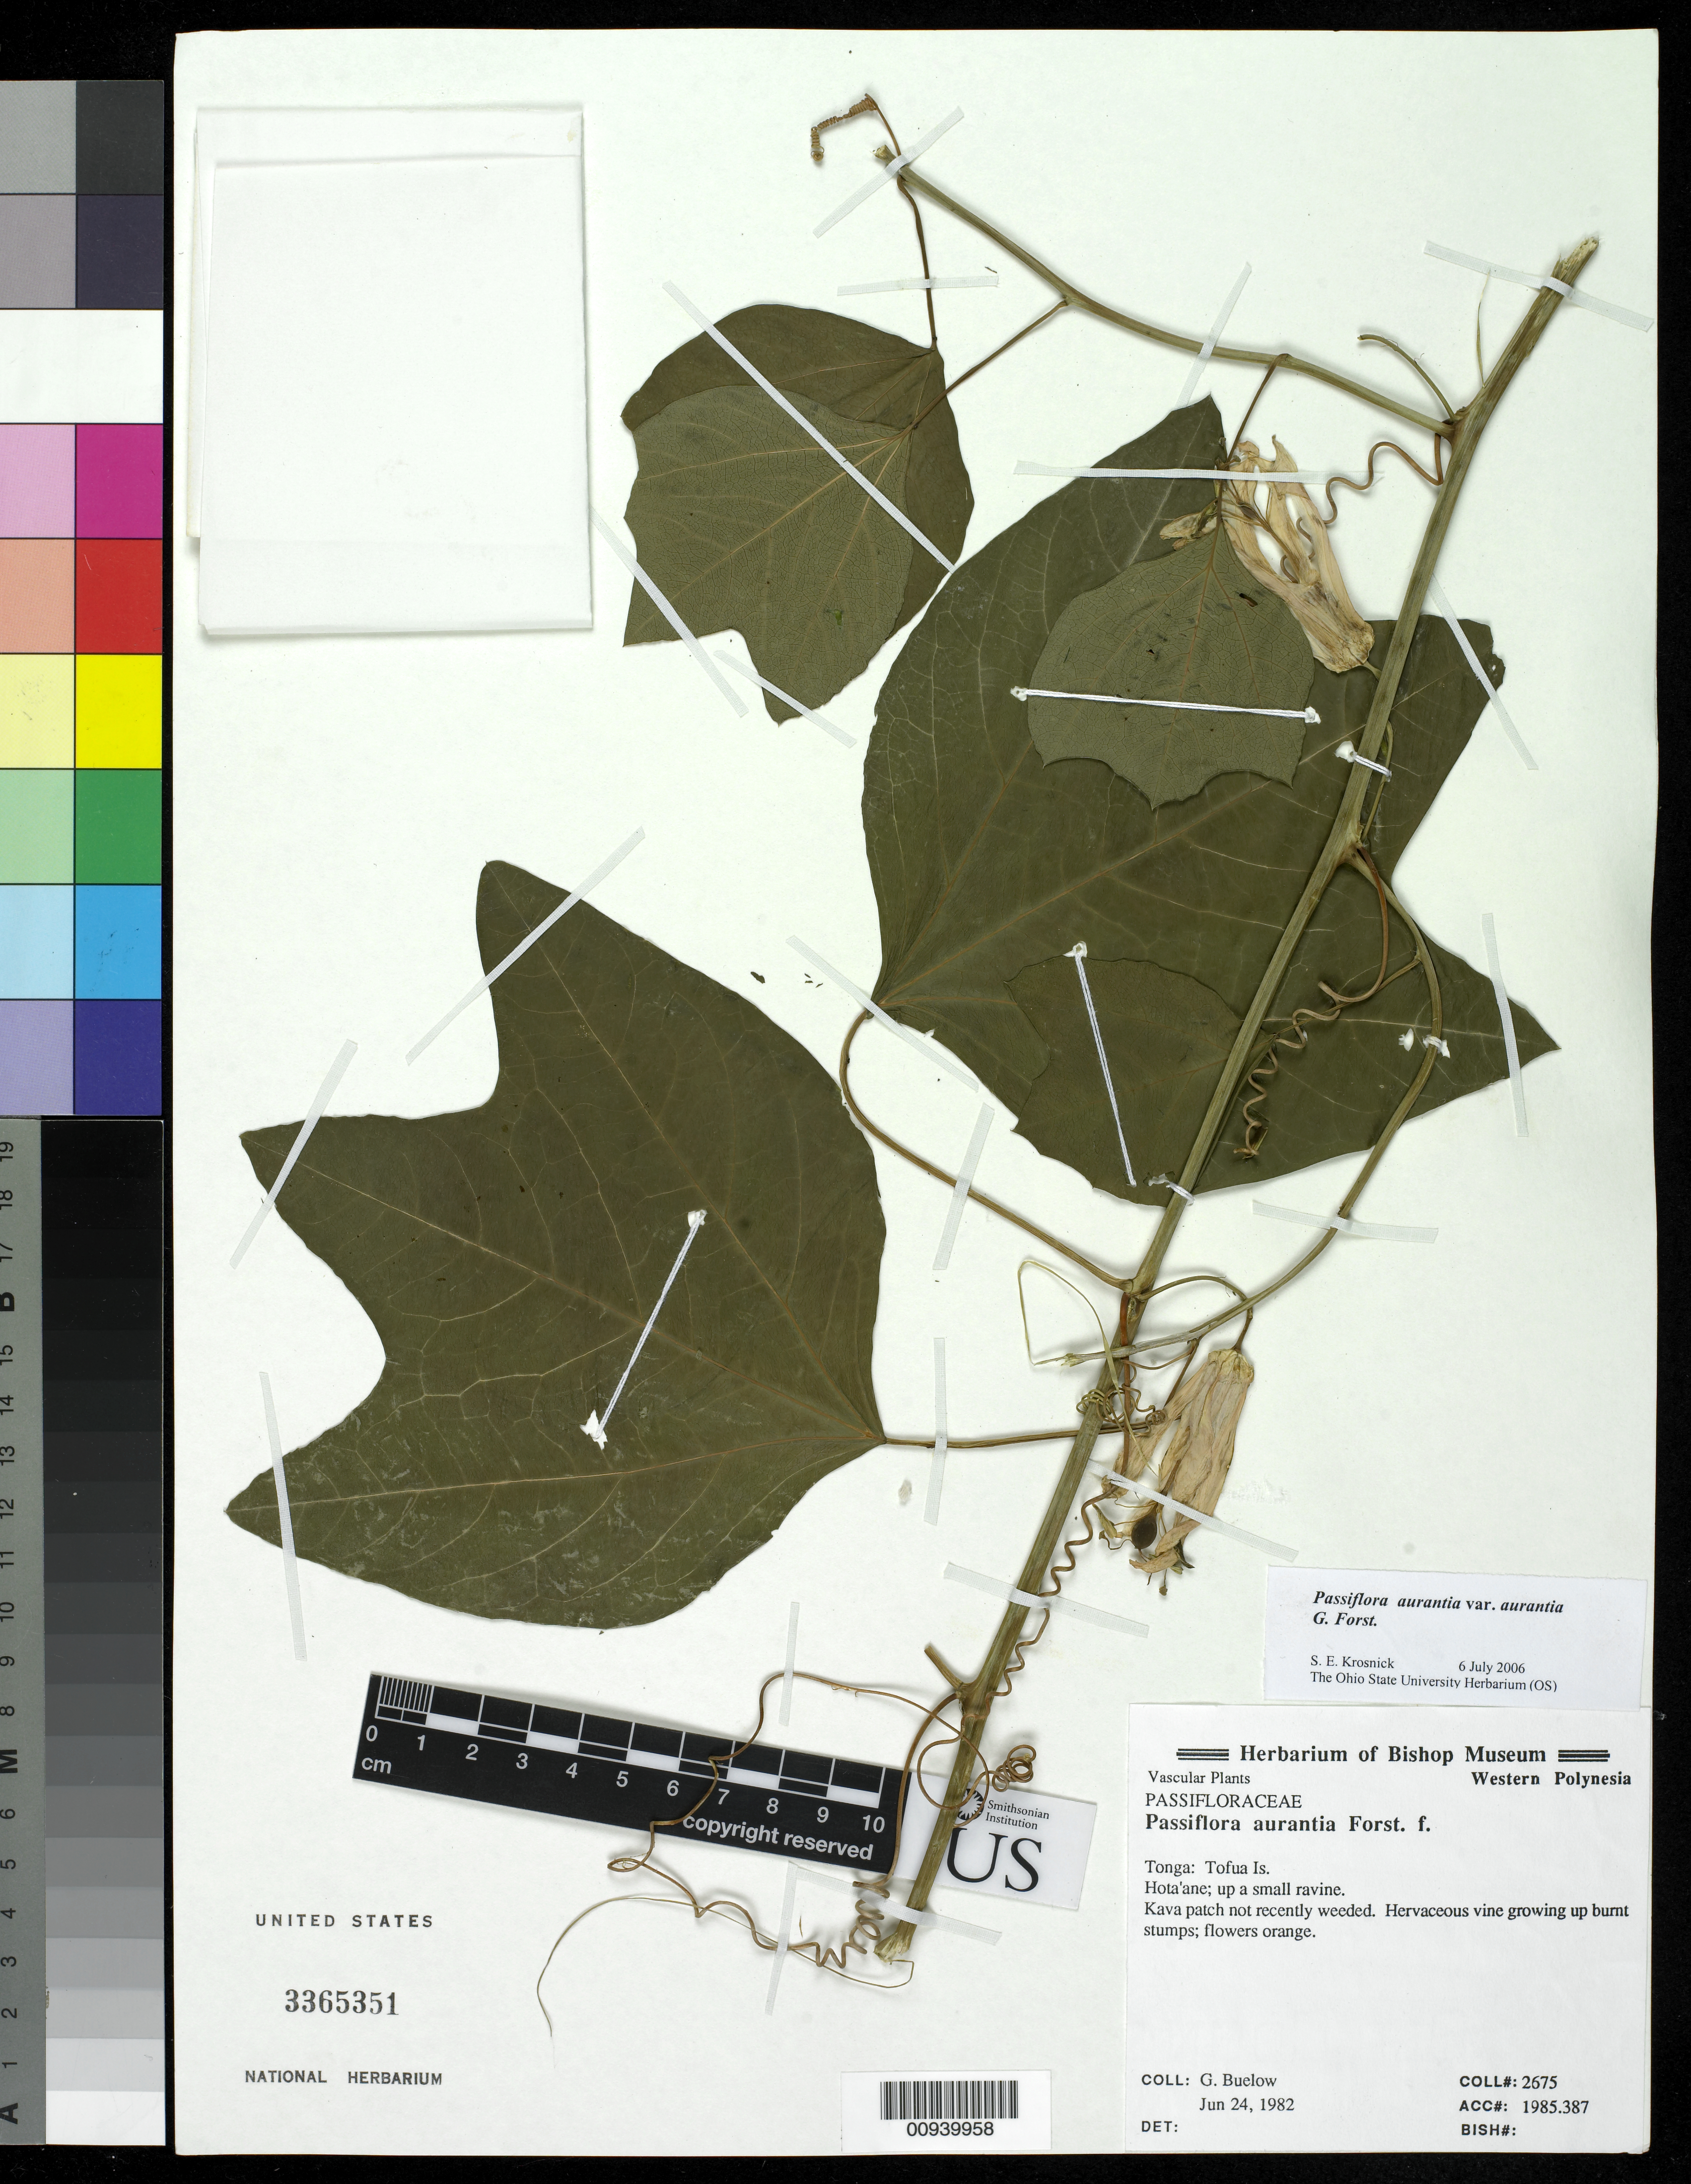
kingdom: Plantae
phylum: Tracheophyta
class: Magnoliopsida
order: Malpighiales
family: Passifloraceae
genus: Passiflora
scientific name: Passiflora aurantia var. aurantia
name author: G. Forst.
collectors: G. Buelow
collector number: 2675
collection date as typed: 24 Jun 1982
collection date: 1982-06-24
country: Tonga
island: Tofua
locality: Tonga, Hota'ane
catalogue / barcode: US 3365351